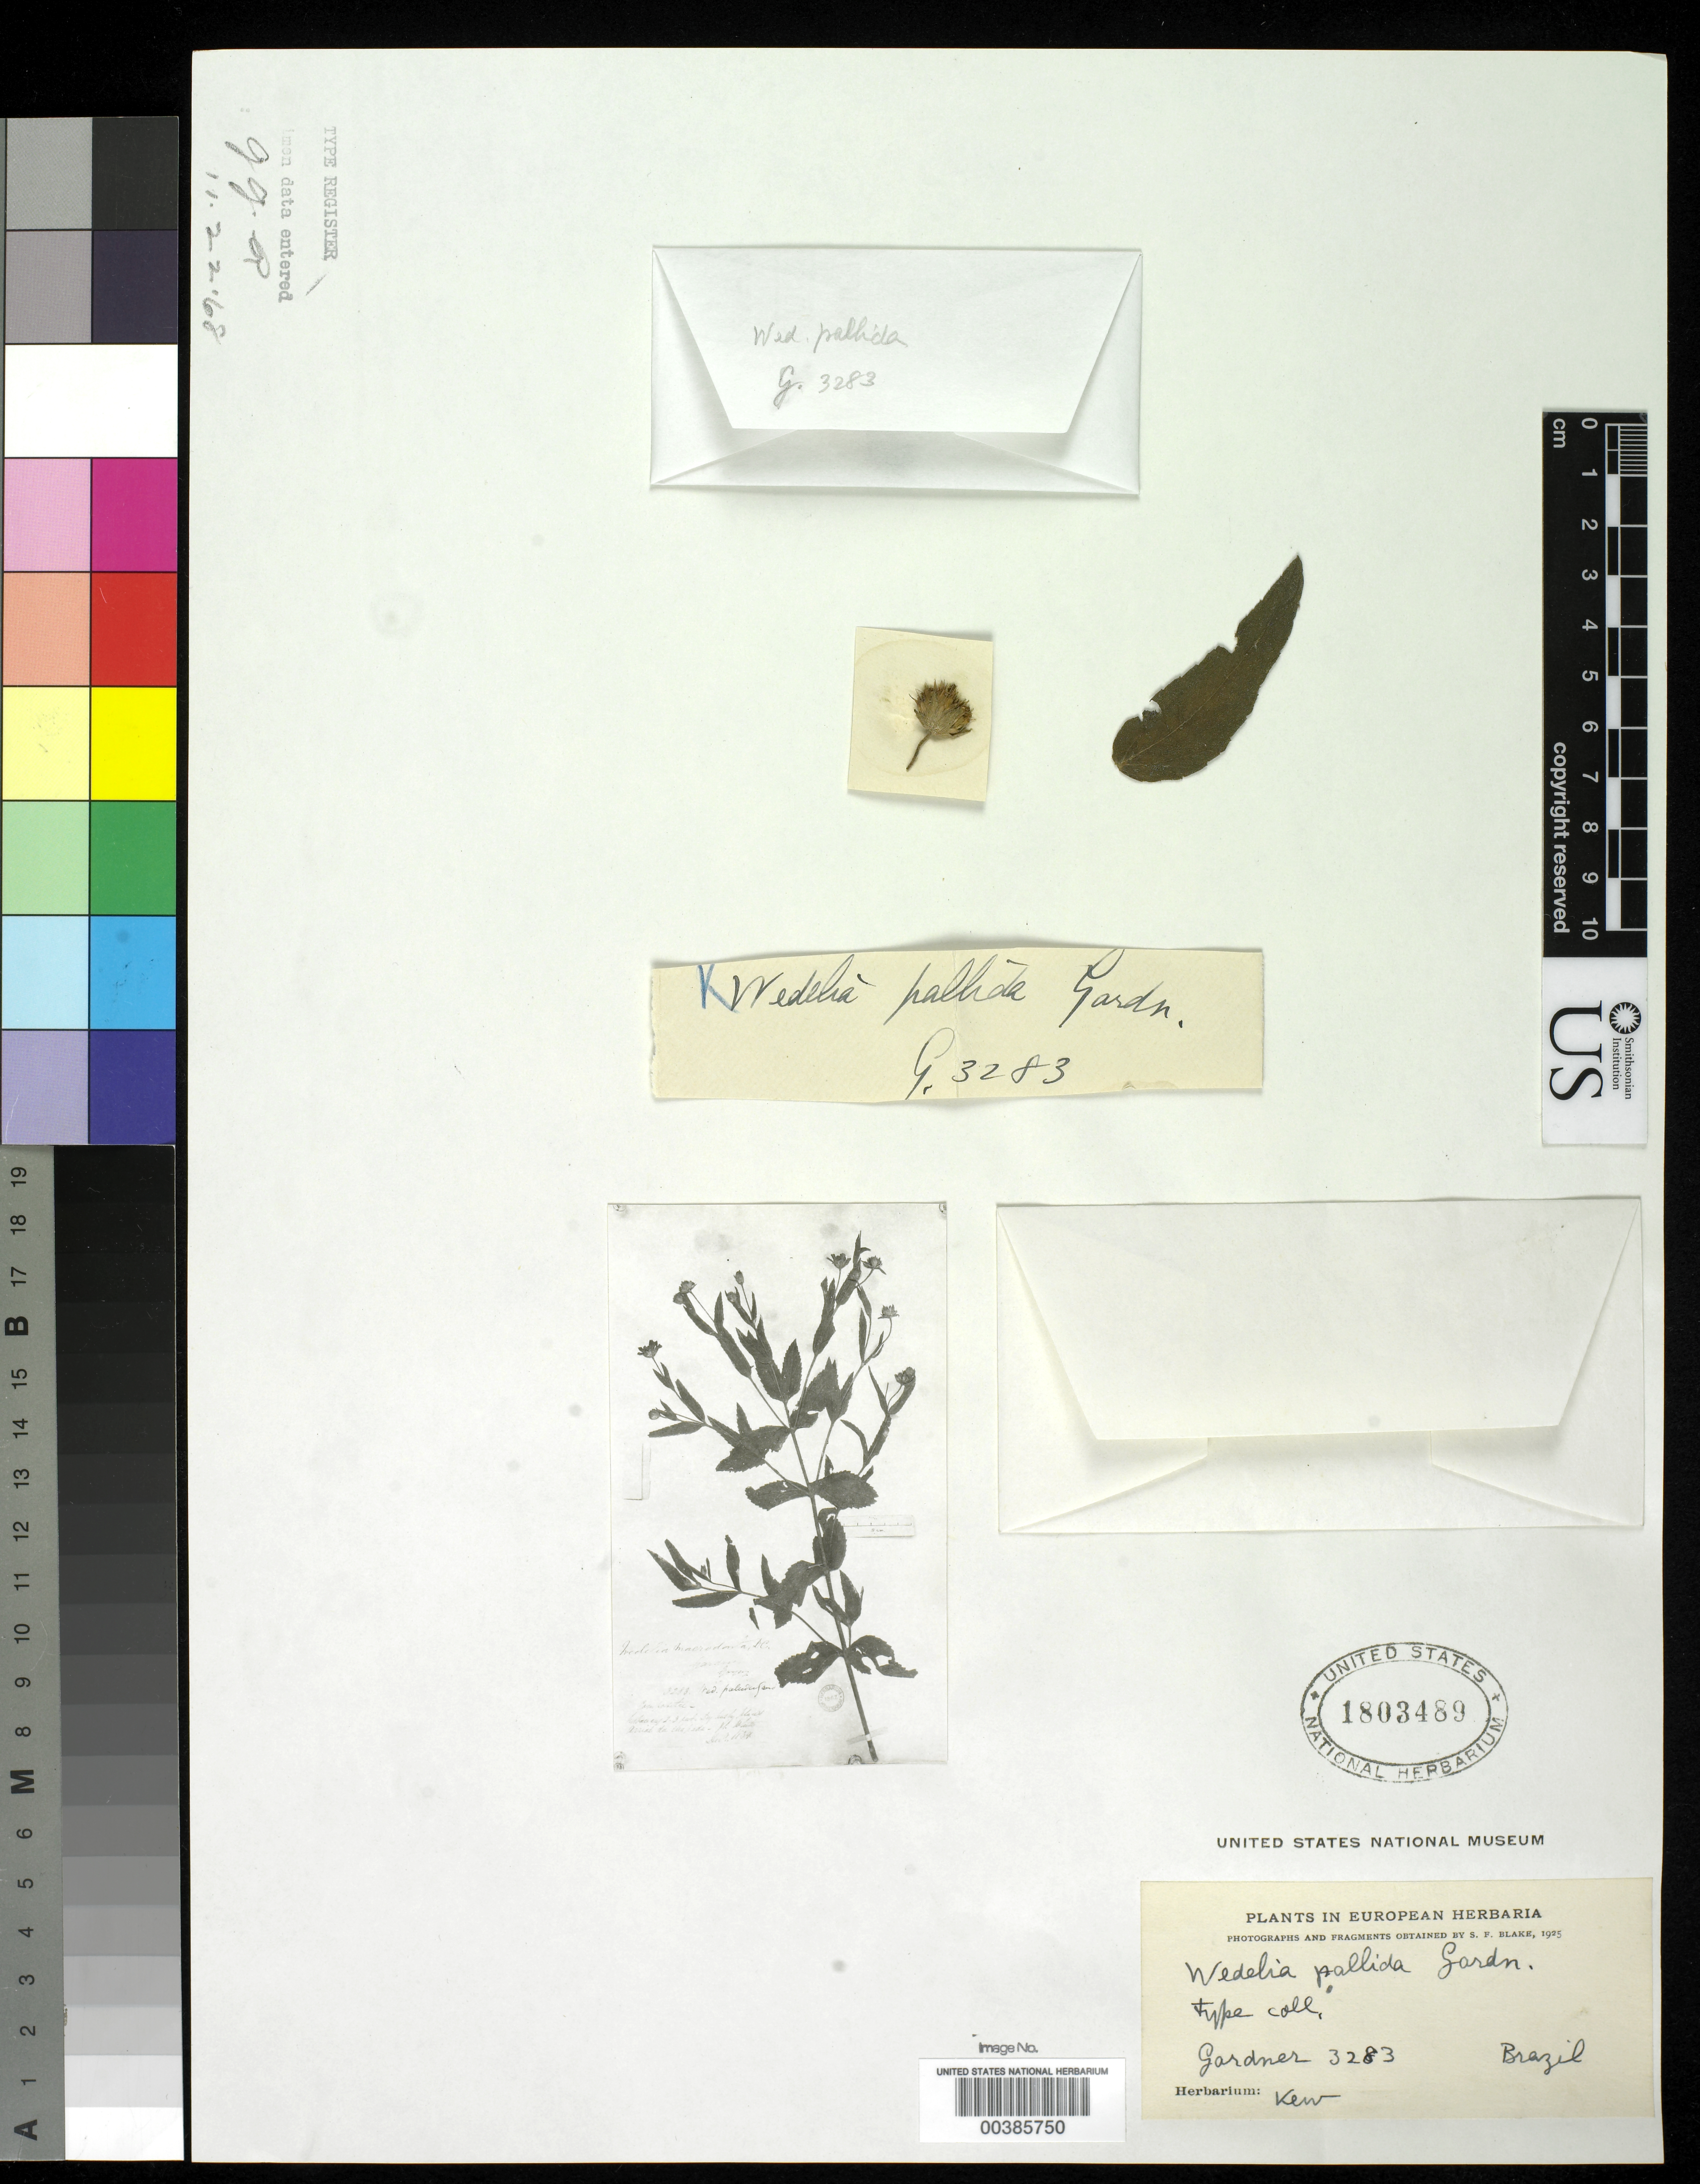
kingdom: Plantae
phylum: Tracheophyta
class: Magnoliopsida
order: Asterales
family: Asteraceae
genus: Wedelia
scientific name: Wedelia pallida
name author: Gardner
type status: Type Fragment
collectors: G. Gardner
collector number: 3283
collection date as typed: Dec 1839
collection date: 1839-12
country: Brazil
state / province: Goiás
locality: Inter Porto Imperial et Lunie, ad flum Tocantins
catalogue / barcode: US 1803489